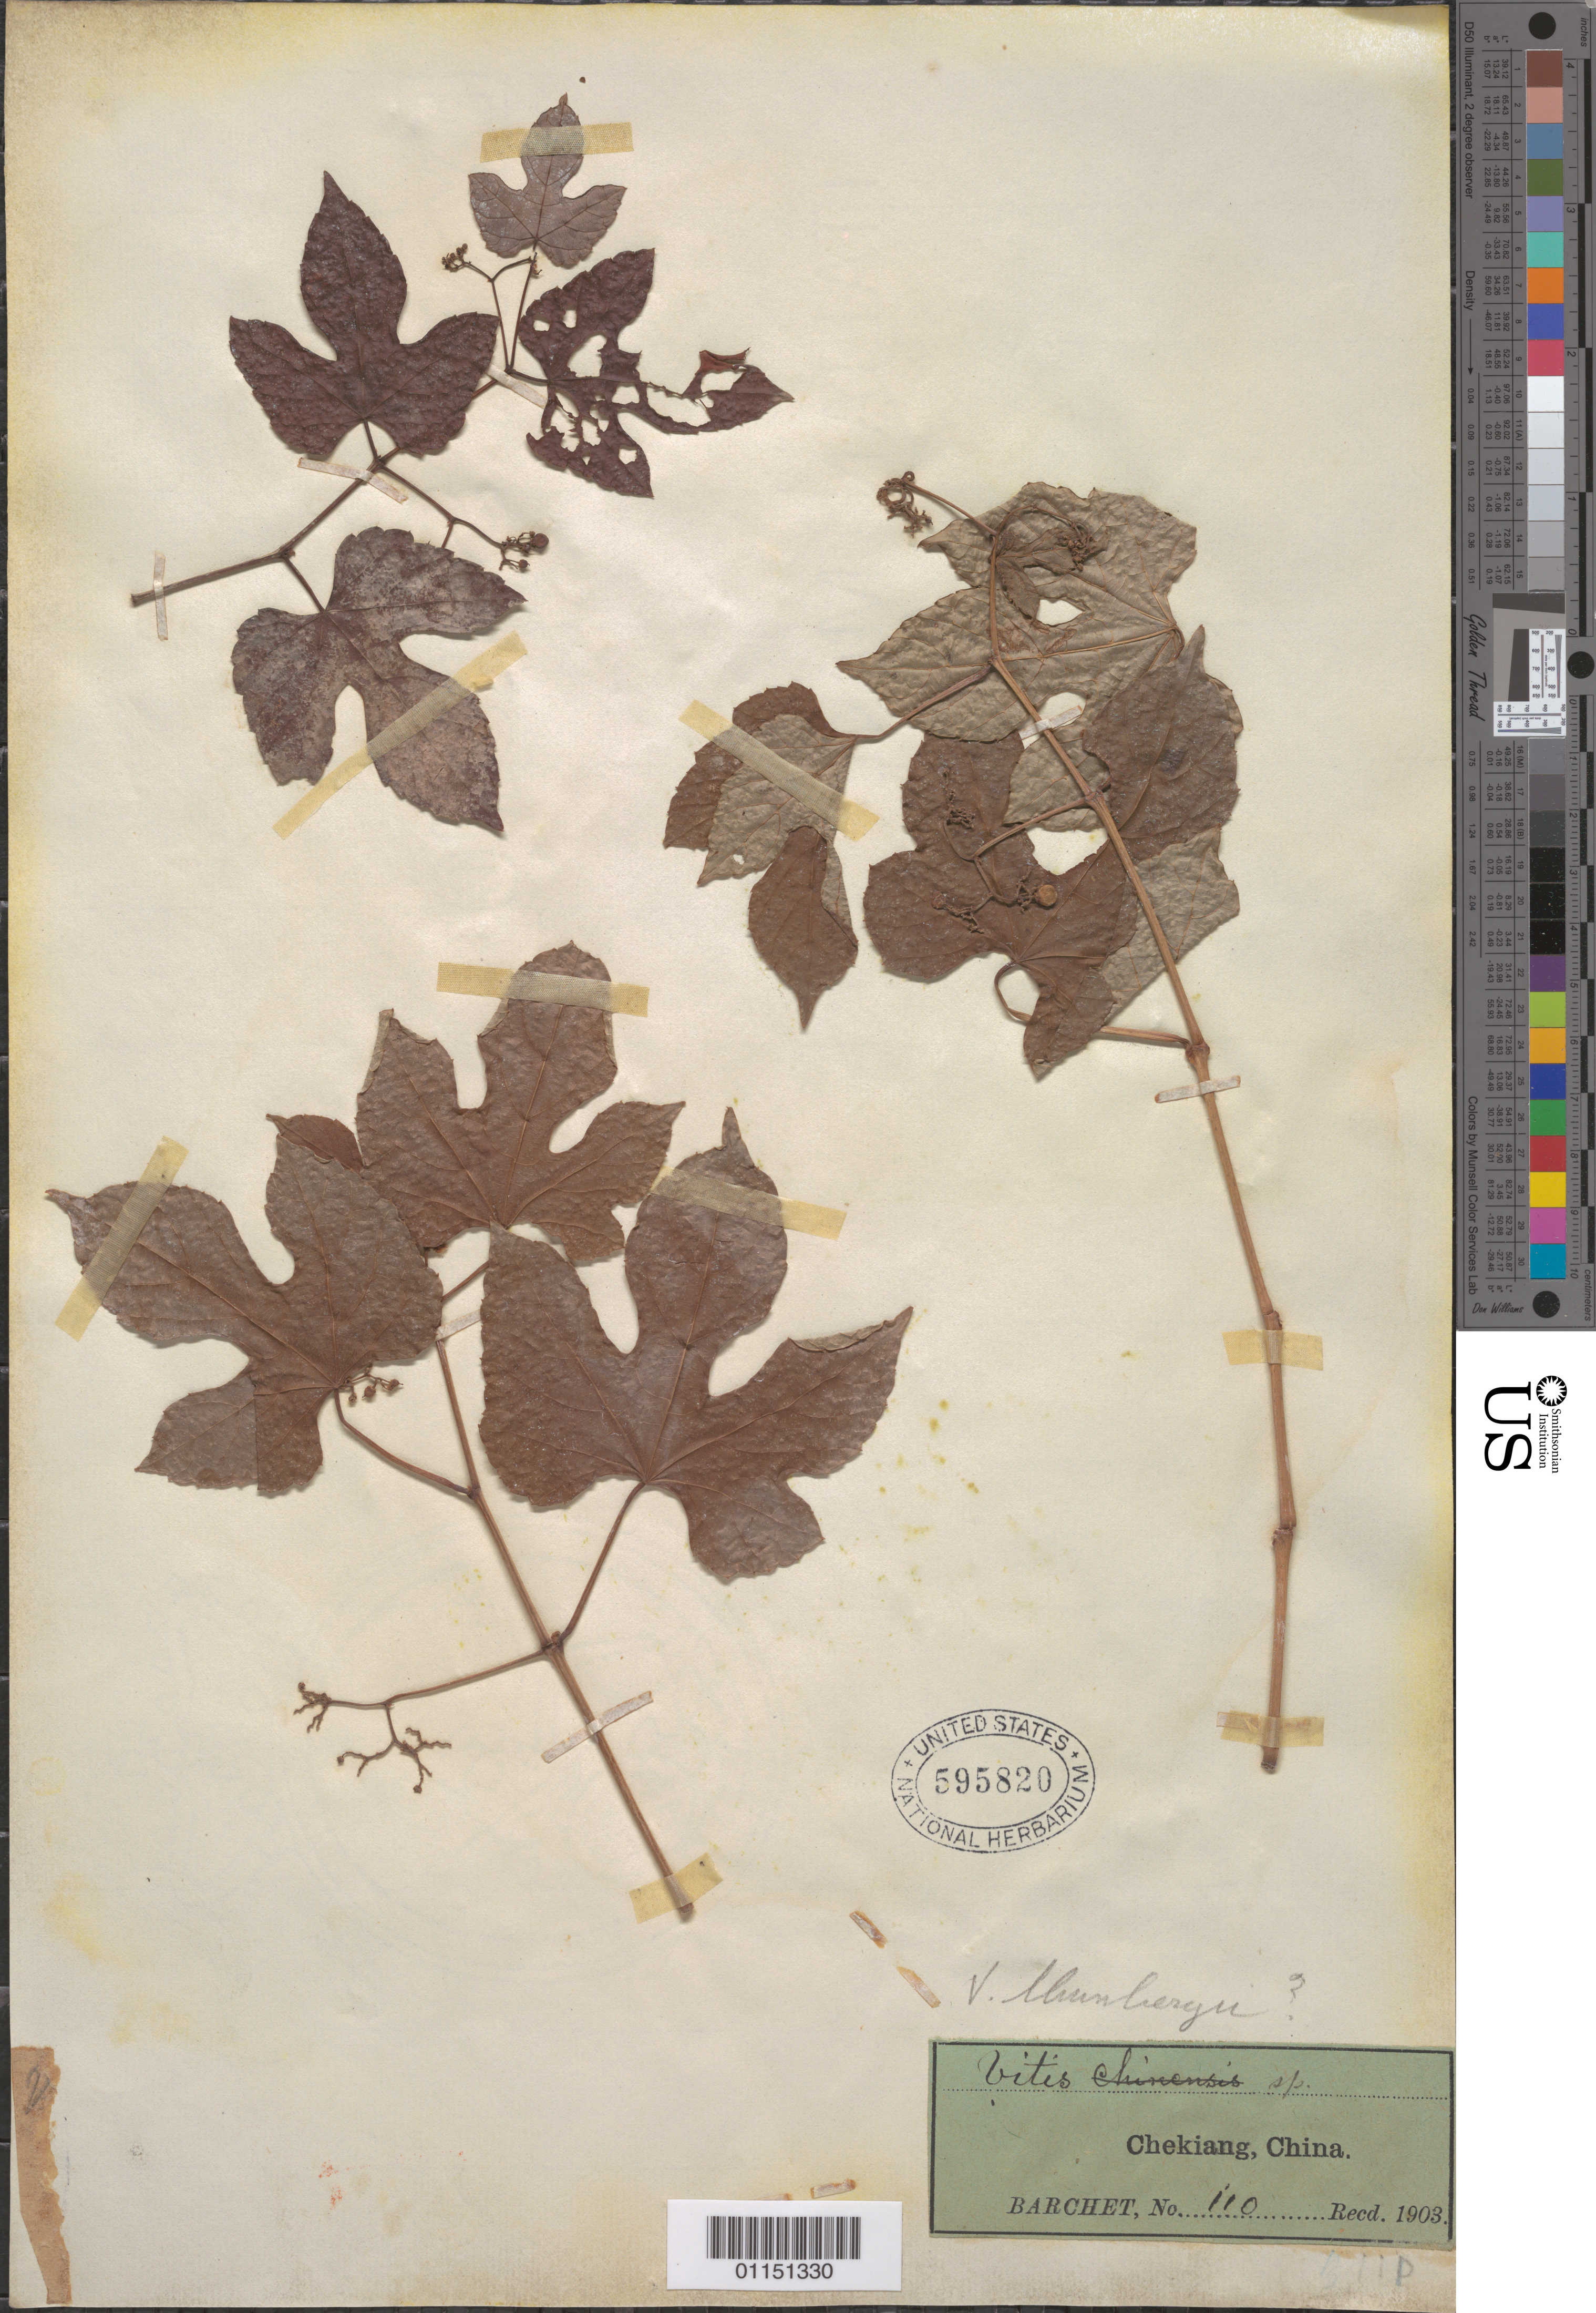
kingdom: Plantae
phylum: Tracheophyta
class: Magnoliopsida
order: Vitales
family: Vitaceae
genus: Vitis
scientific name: Vitis thunbergii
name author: Siebold & Zucc.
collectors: S. P. Barchet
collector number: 110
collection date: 1903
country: China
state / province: Zhejiang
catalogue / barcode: US 595820